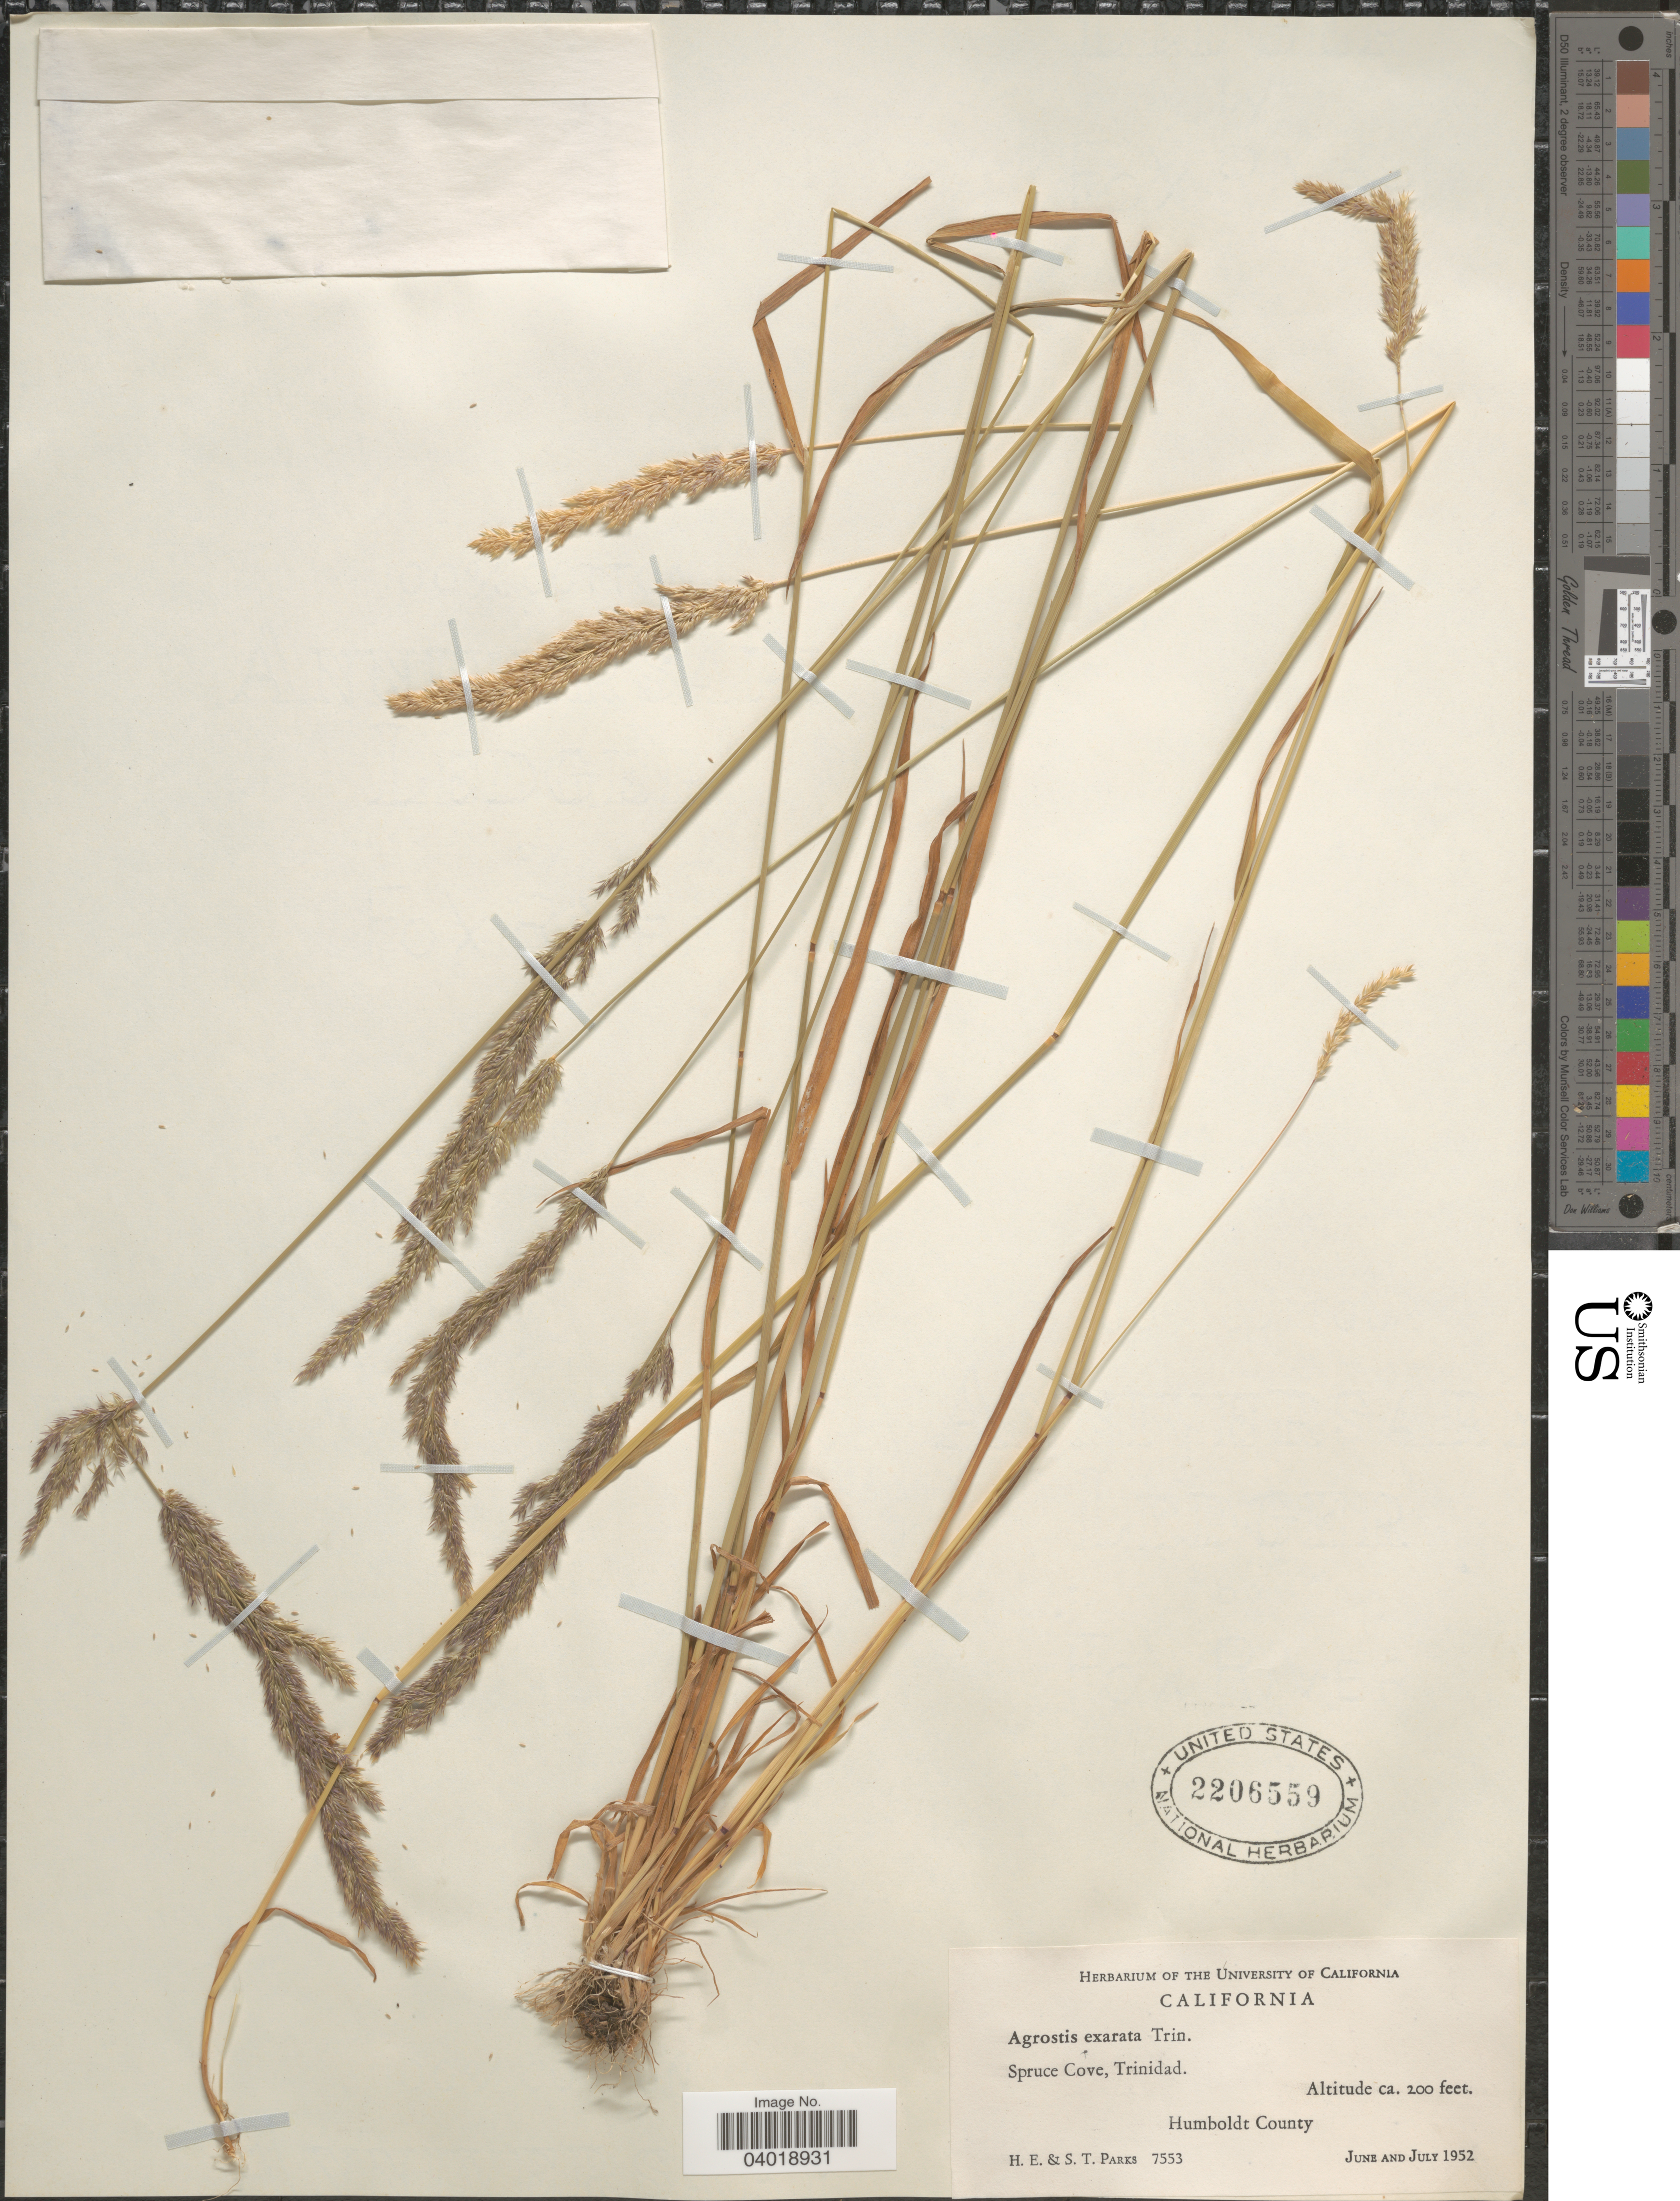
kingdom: Plantae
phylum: Tracheophyta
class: Liliopsida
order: Poales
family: Poaceae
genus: Agrostis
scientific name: Agrostis exarata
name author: Trin.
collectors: H. E. Parks & S. Parks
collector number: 7553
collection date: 1952-06/1952-07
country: United States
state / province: California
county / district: Humboldt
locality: Spruce Cove, Trinidad. Humboldt County.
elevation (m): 61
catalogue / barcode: US 2206559